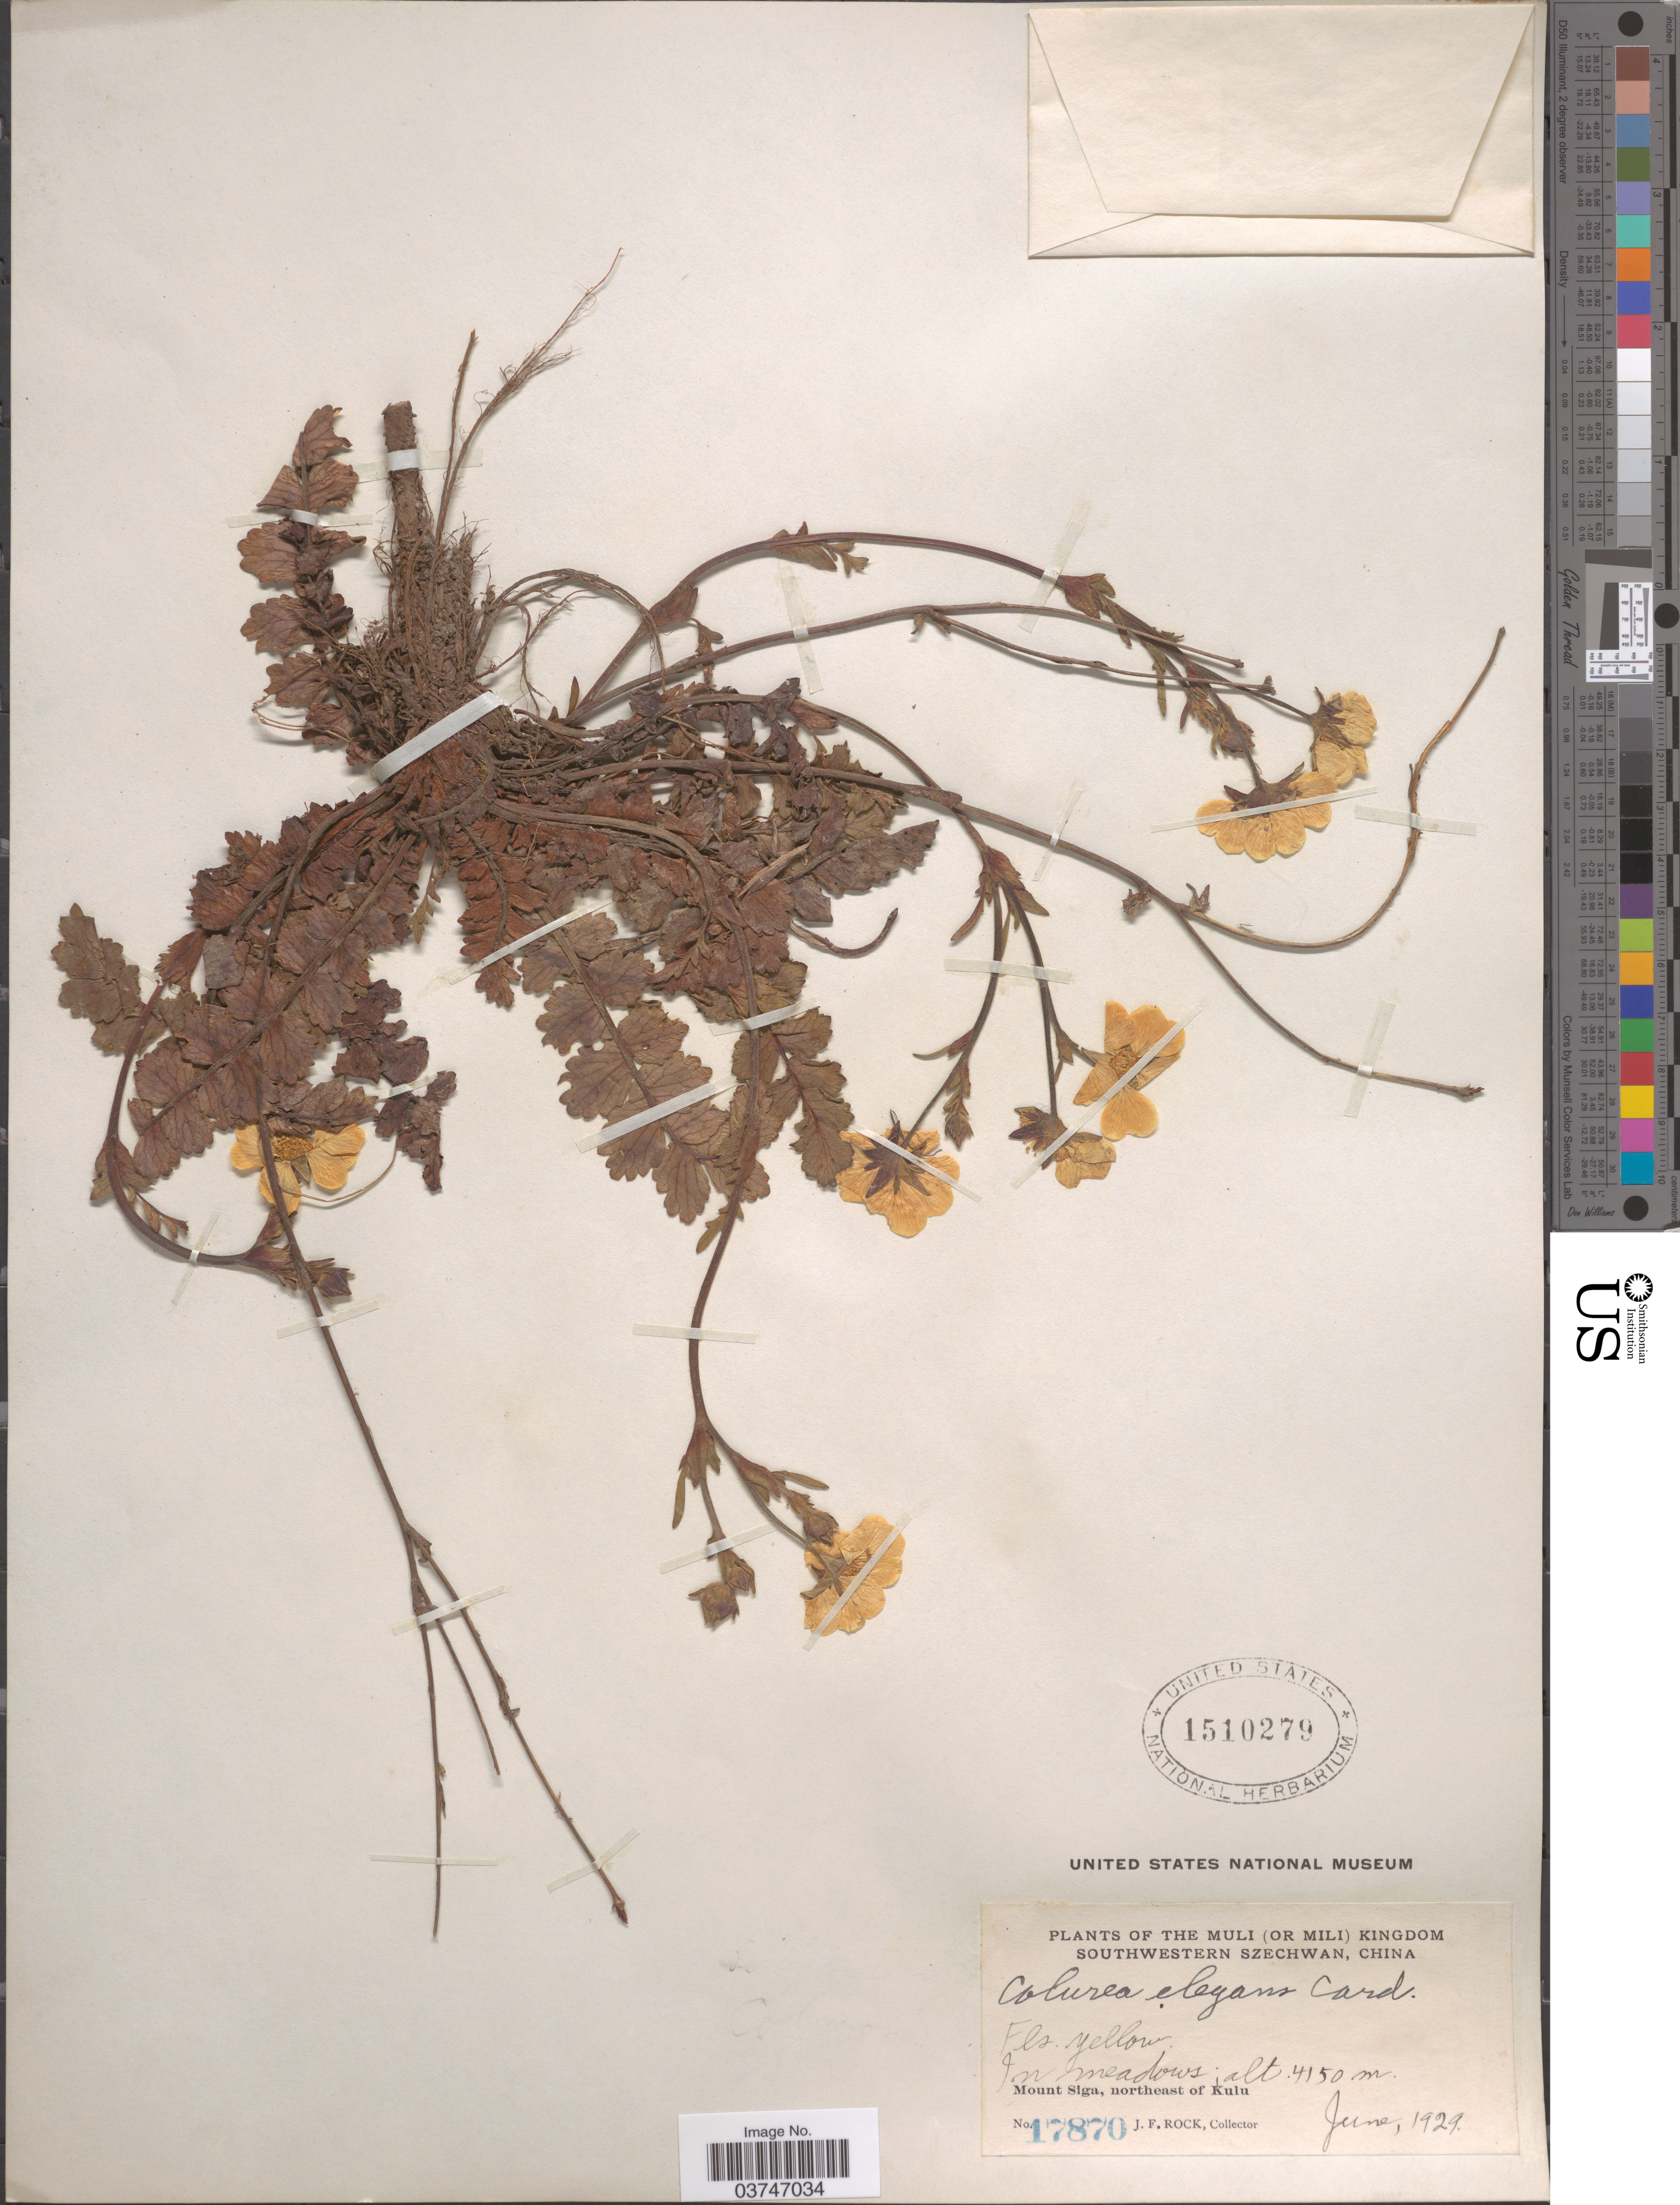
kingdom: Plantae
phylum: Tracheophyta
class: Magnoliopsida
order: Rosales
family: Rosaceae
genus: Coluria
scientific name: Coluria longifolia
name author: Maxim.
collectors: J. Rock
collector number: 17870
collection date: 1929-06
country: China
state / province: Sichuan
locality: The Muli (or Mili) Kingdom, Southwestern Szechwan. Mount Siga, northeast of Kulu.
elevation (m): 4150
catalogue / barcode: US 1510279